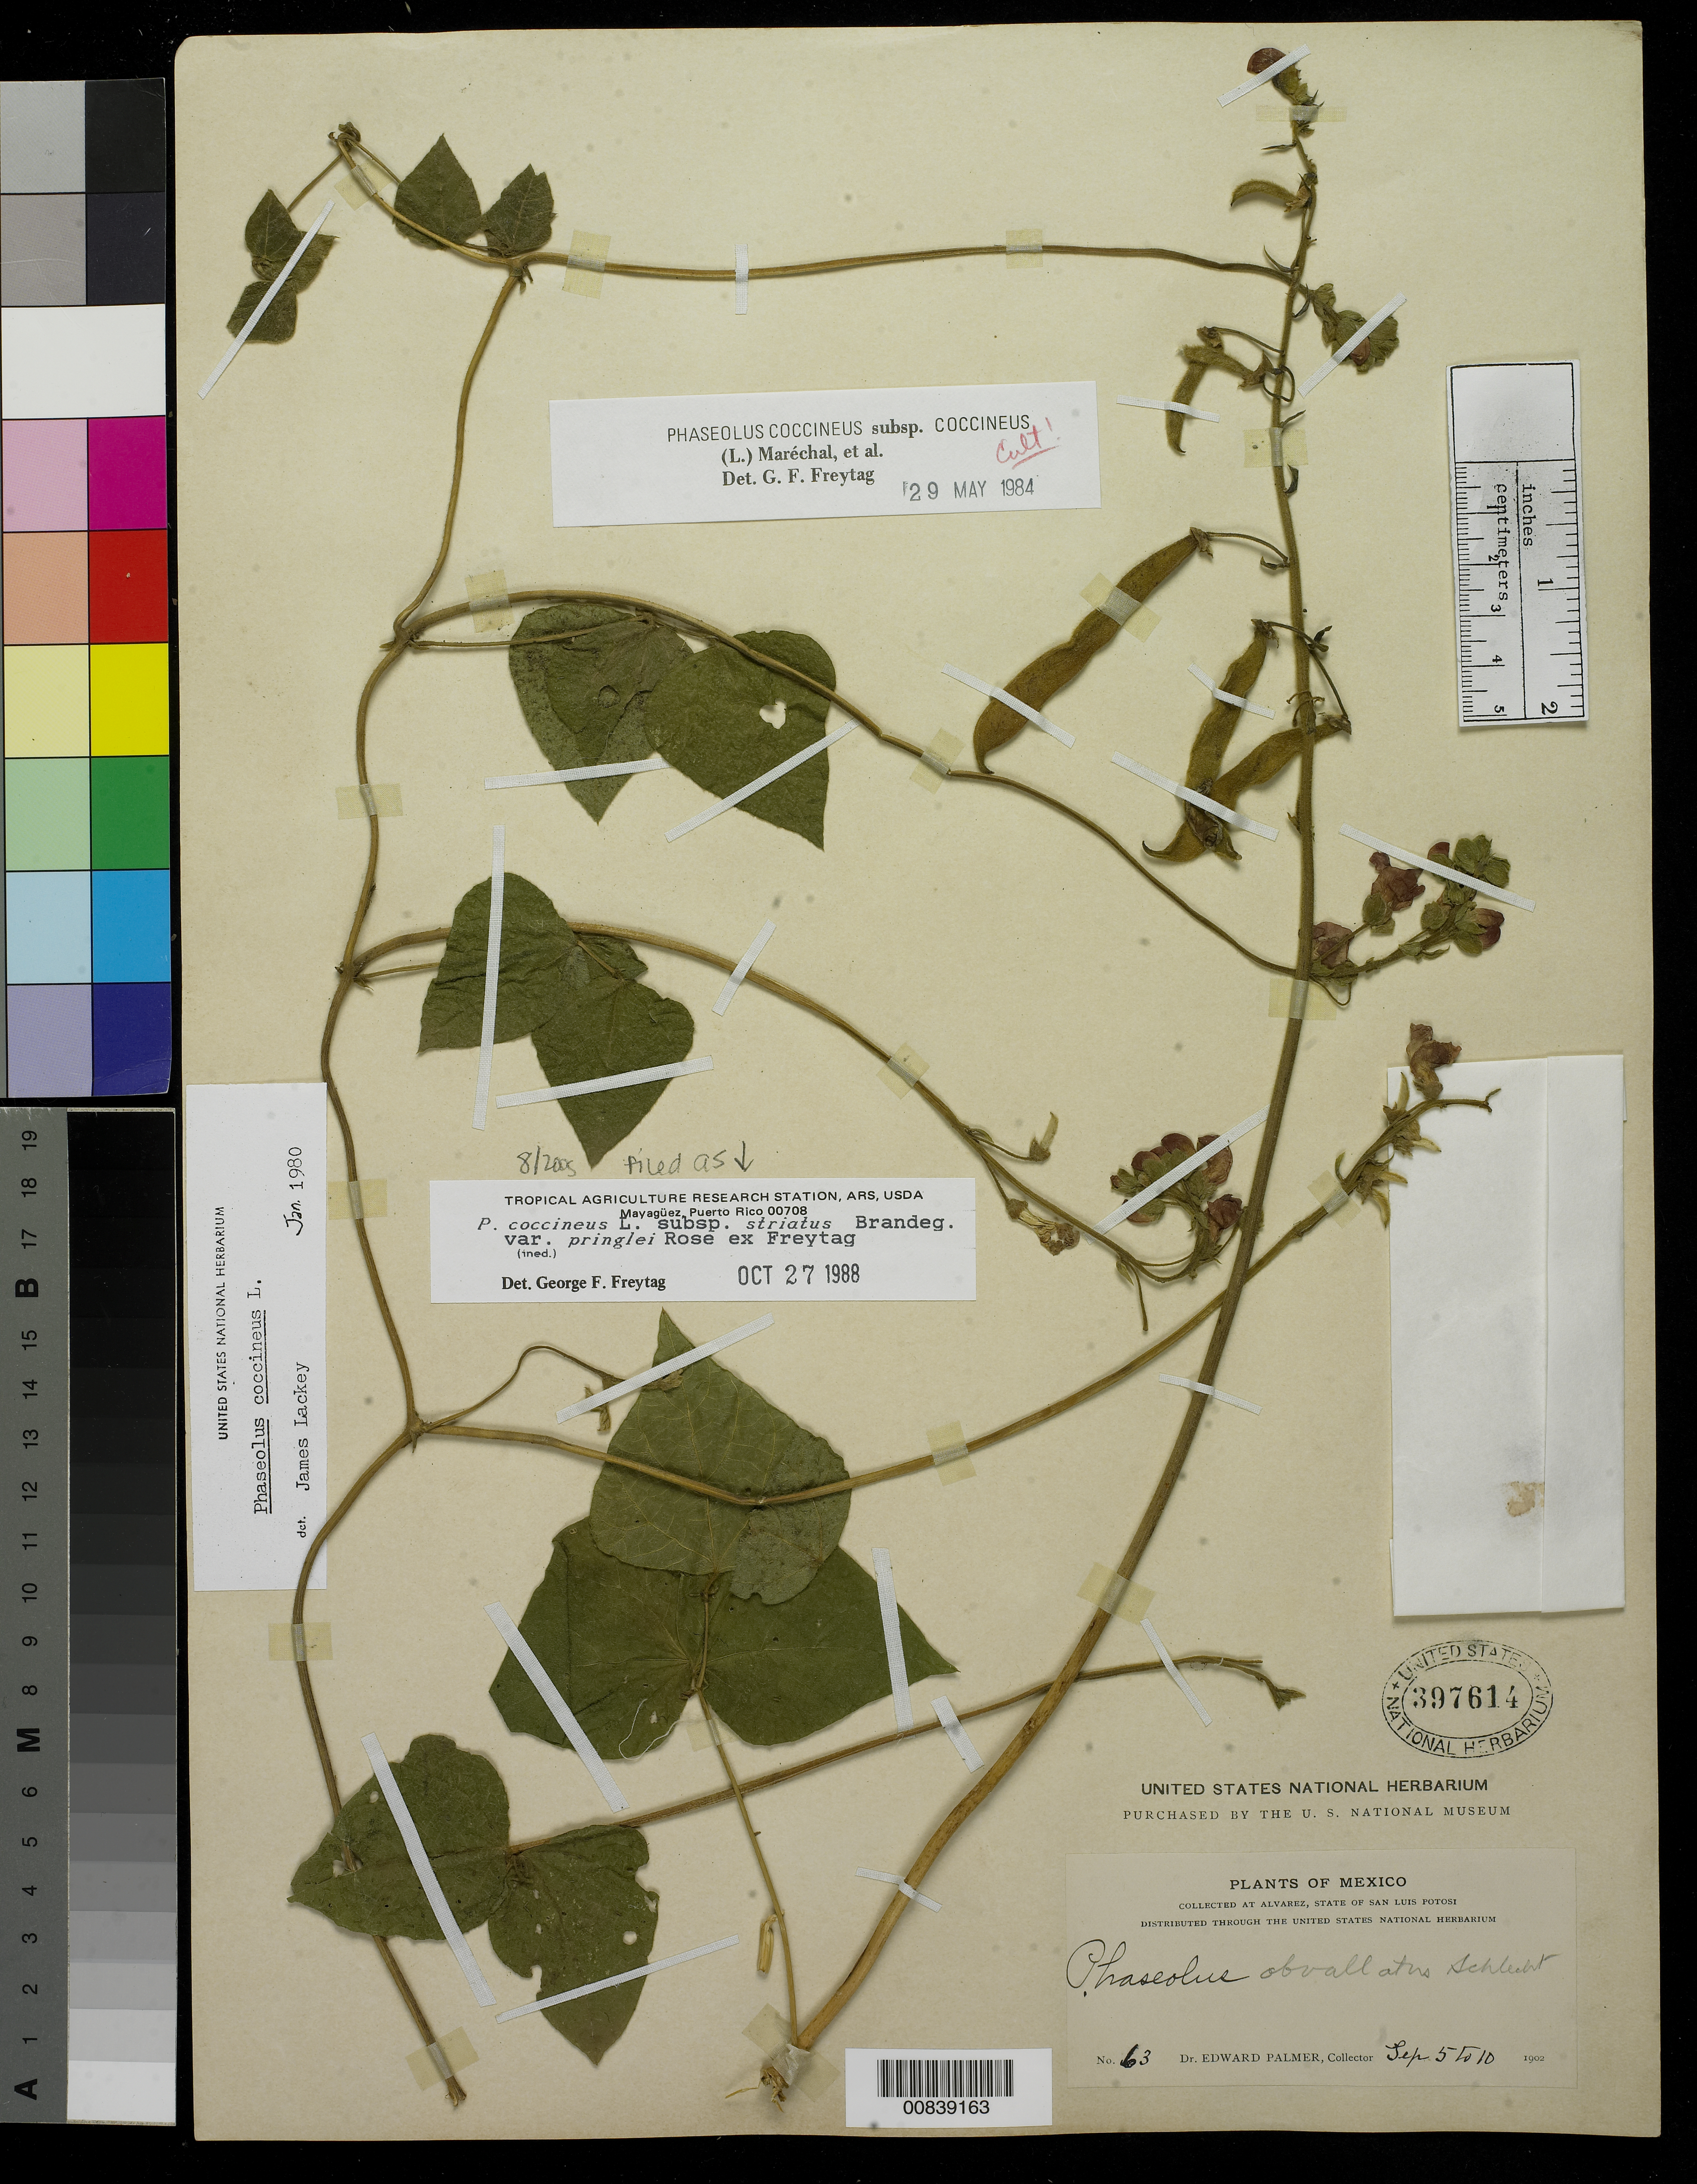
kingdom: Plantae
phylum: Tracheophyta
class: Magnoliopsida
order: Fabales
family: Fabaceae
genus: Phaseolus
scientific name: Phaseolus coccineus var. pringlei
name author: Rose ex Freytag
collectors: E. Palmer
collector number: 63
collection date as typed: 05 Sep 1902 to 10 Sep 1902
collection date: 1902-09-05/1902-09-10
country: Mexico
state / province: San Luis Potosí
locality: Alvarez, San Luis Potosí.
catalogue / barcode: US 397614